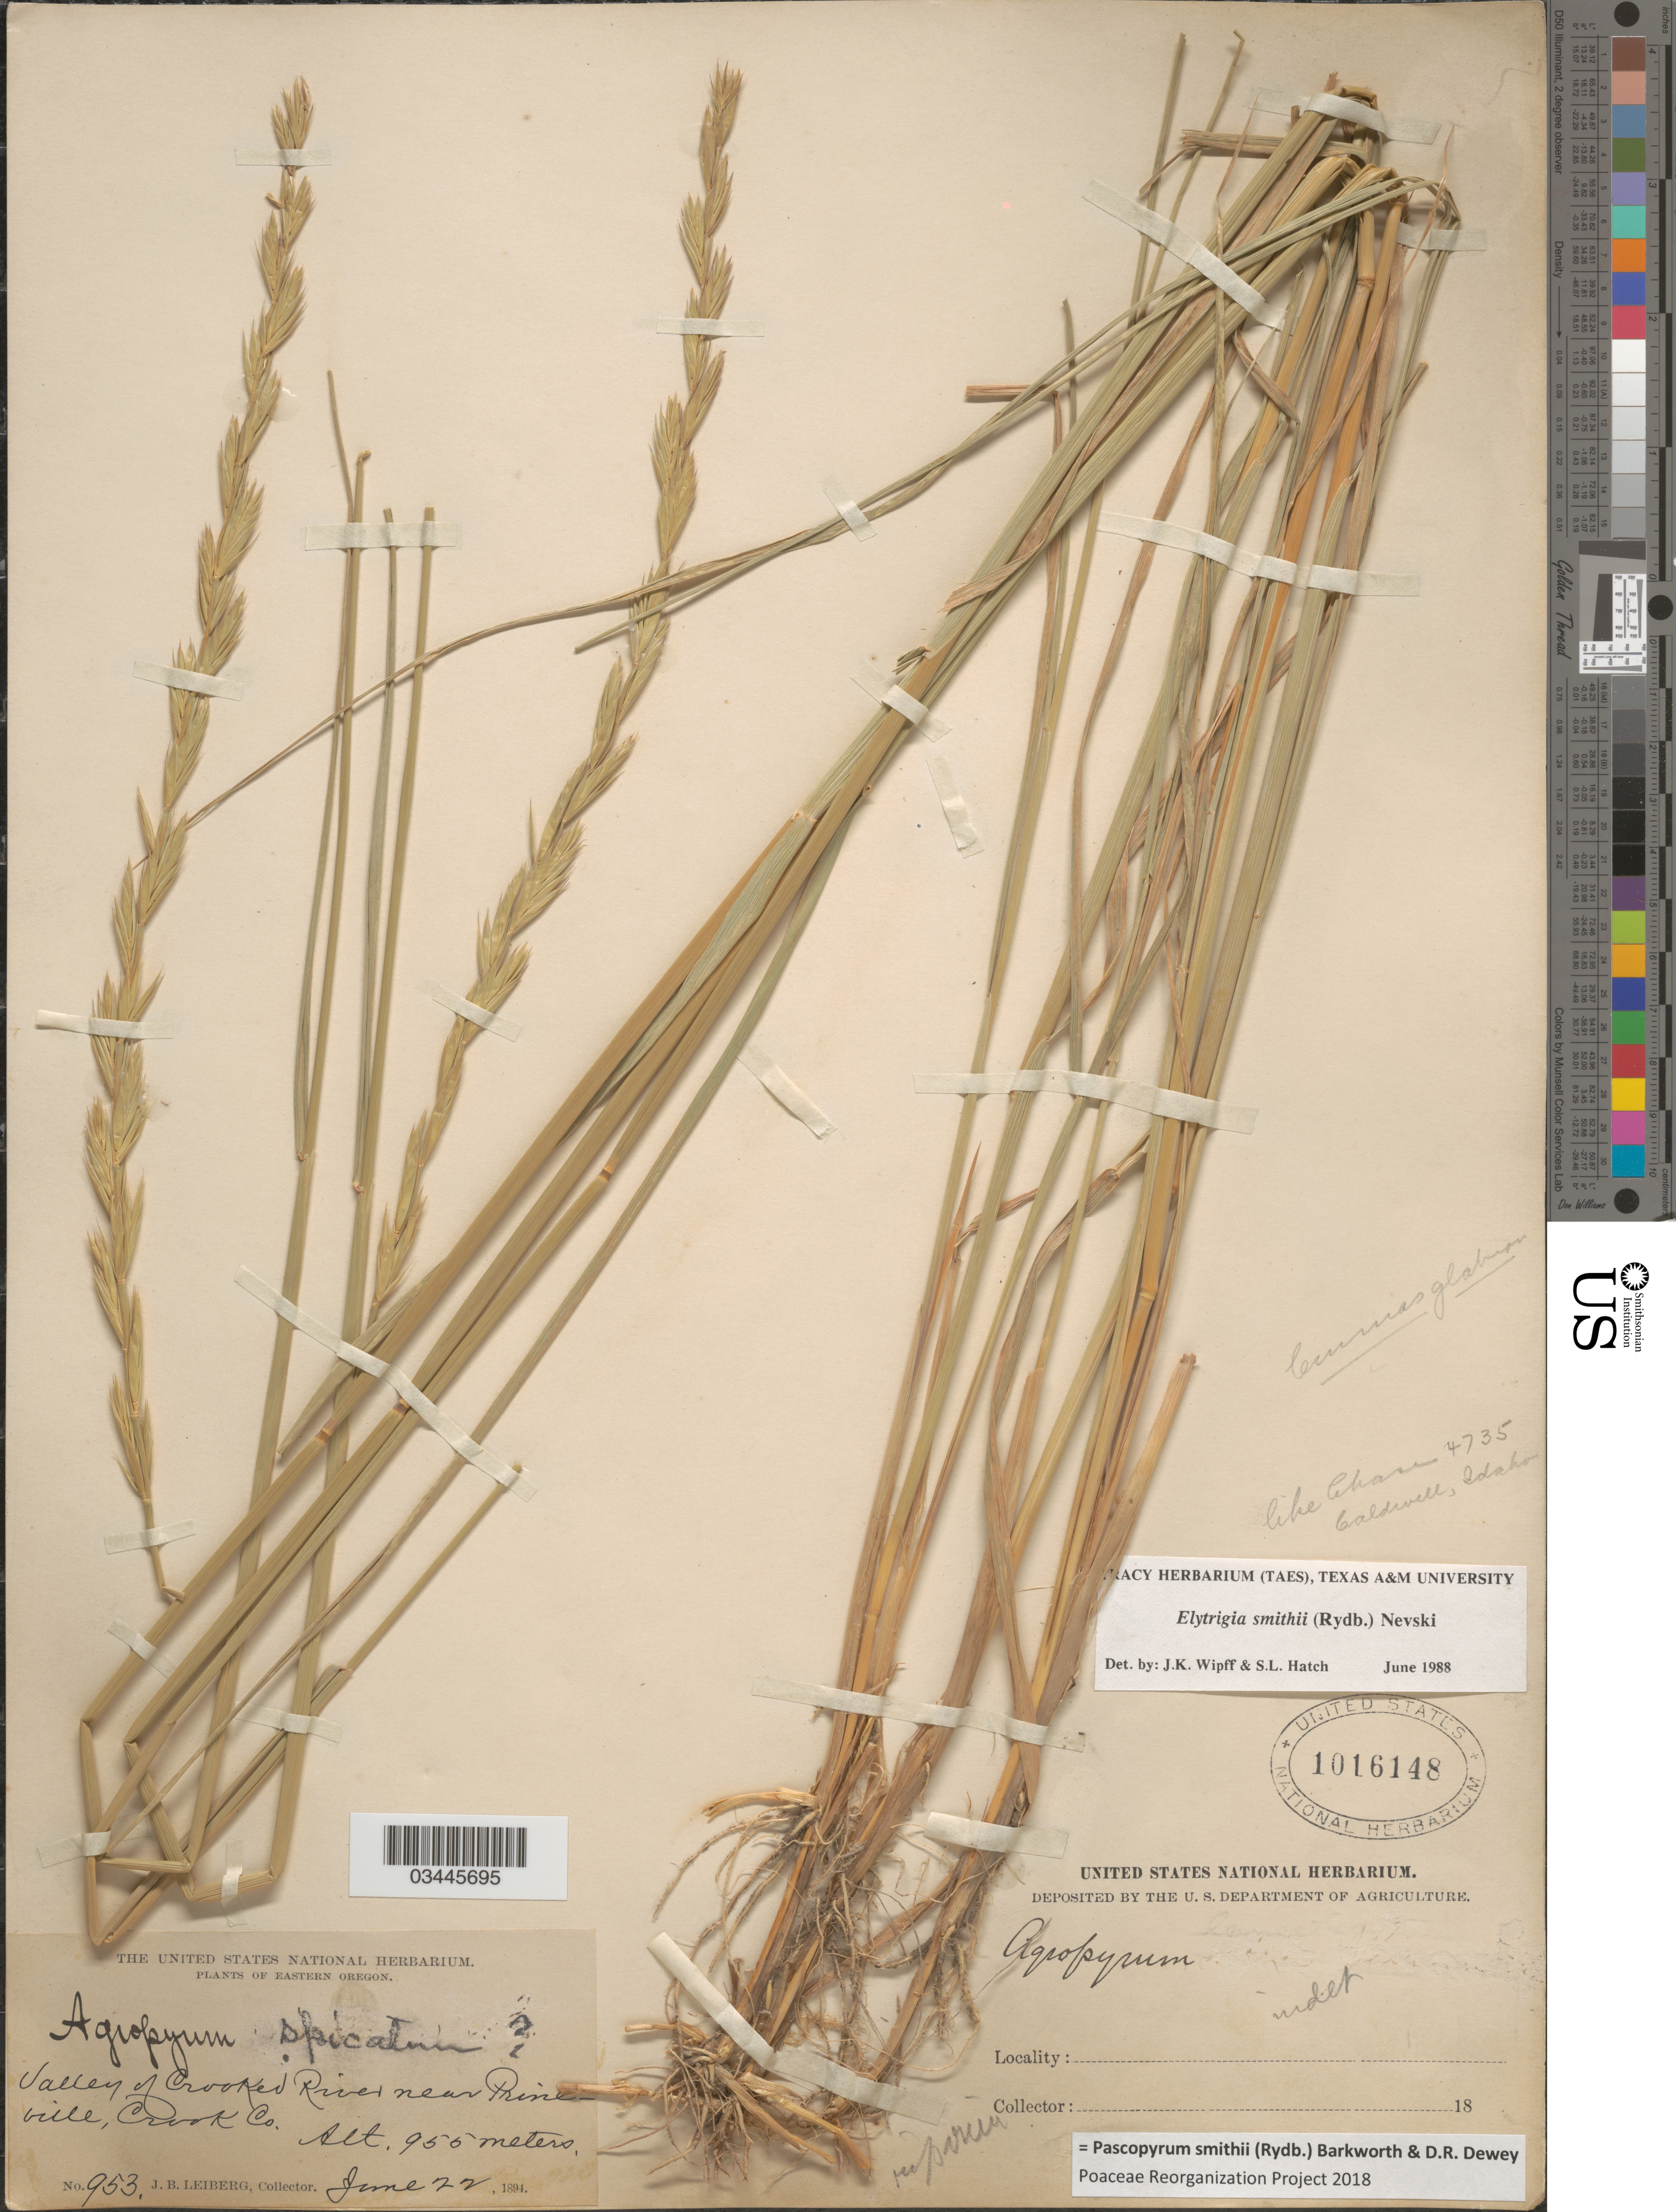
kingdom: Plantae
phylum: Tracheophyta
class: Liliopsida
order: Poales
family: Poaceae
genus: Pascopyrum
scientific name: Pascopyrum smithii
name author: (Rydb.) Barkworth & Dewey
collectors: J. B. Leiberg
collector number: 953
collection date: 1894-06-22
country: United States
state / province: Oregon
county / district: Crook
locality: Eastern Oregon. Valley of Crooked River near Prineville, Crook Co.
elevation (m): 955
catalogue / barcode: US 1016148